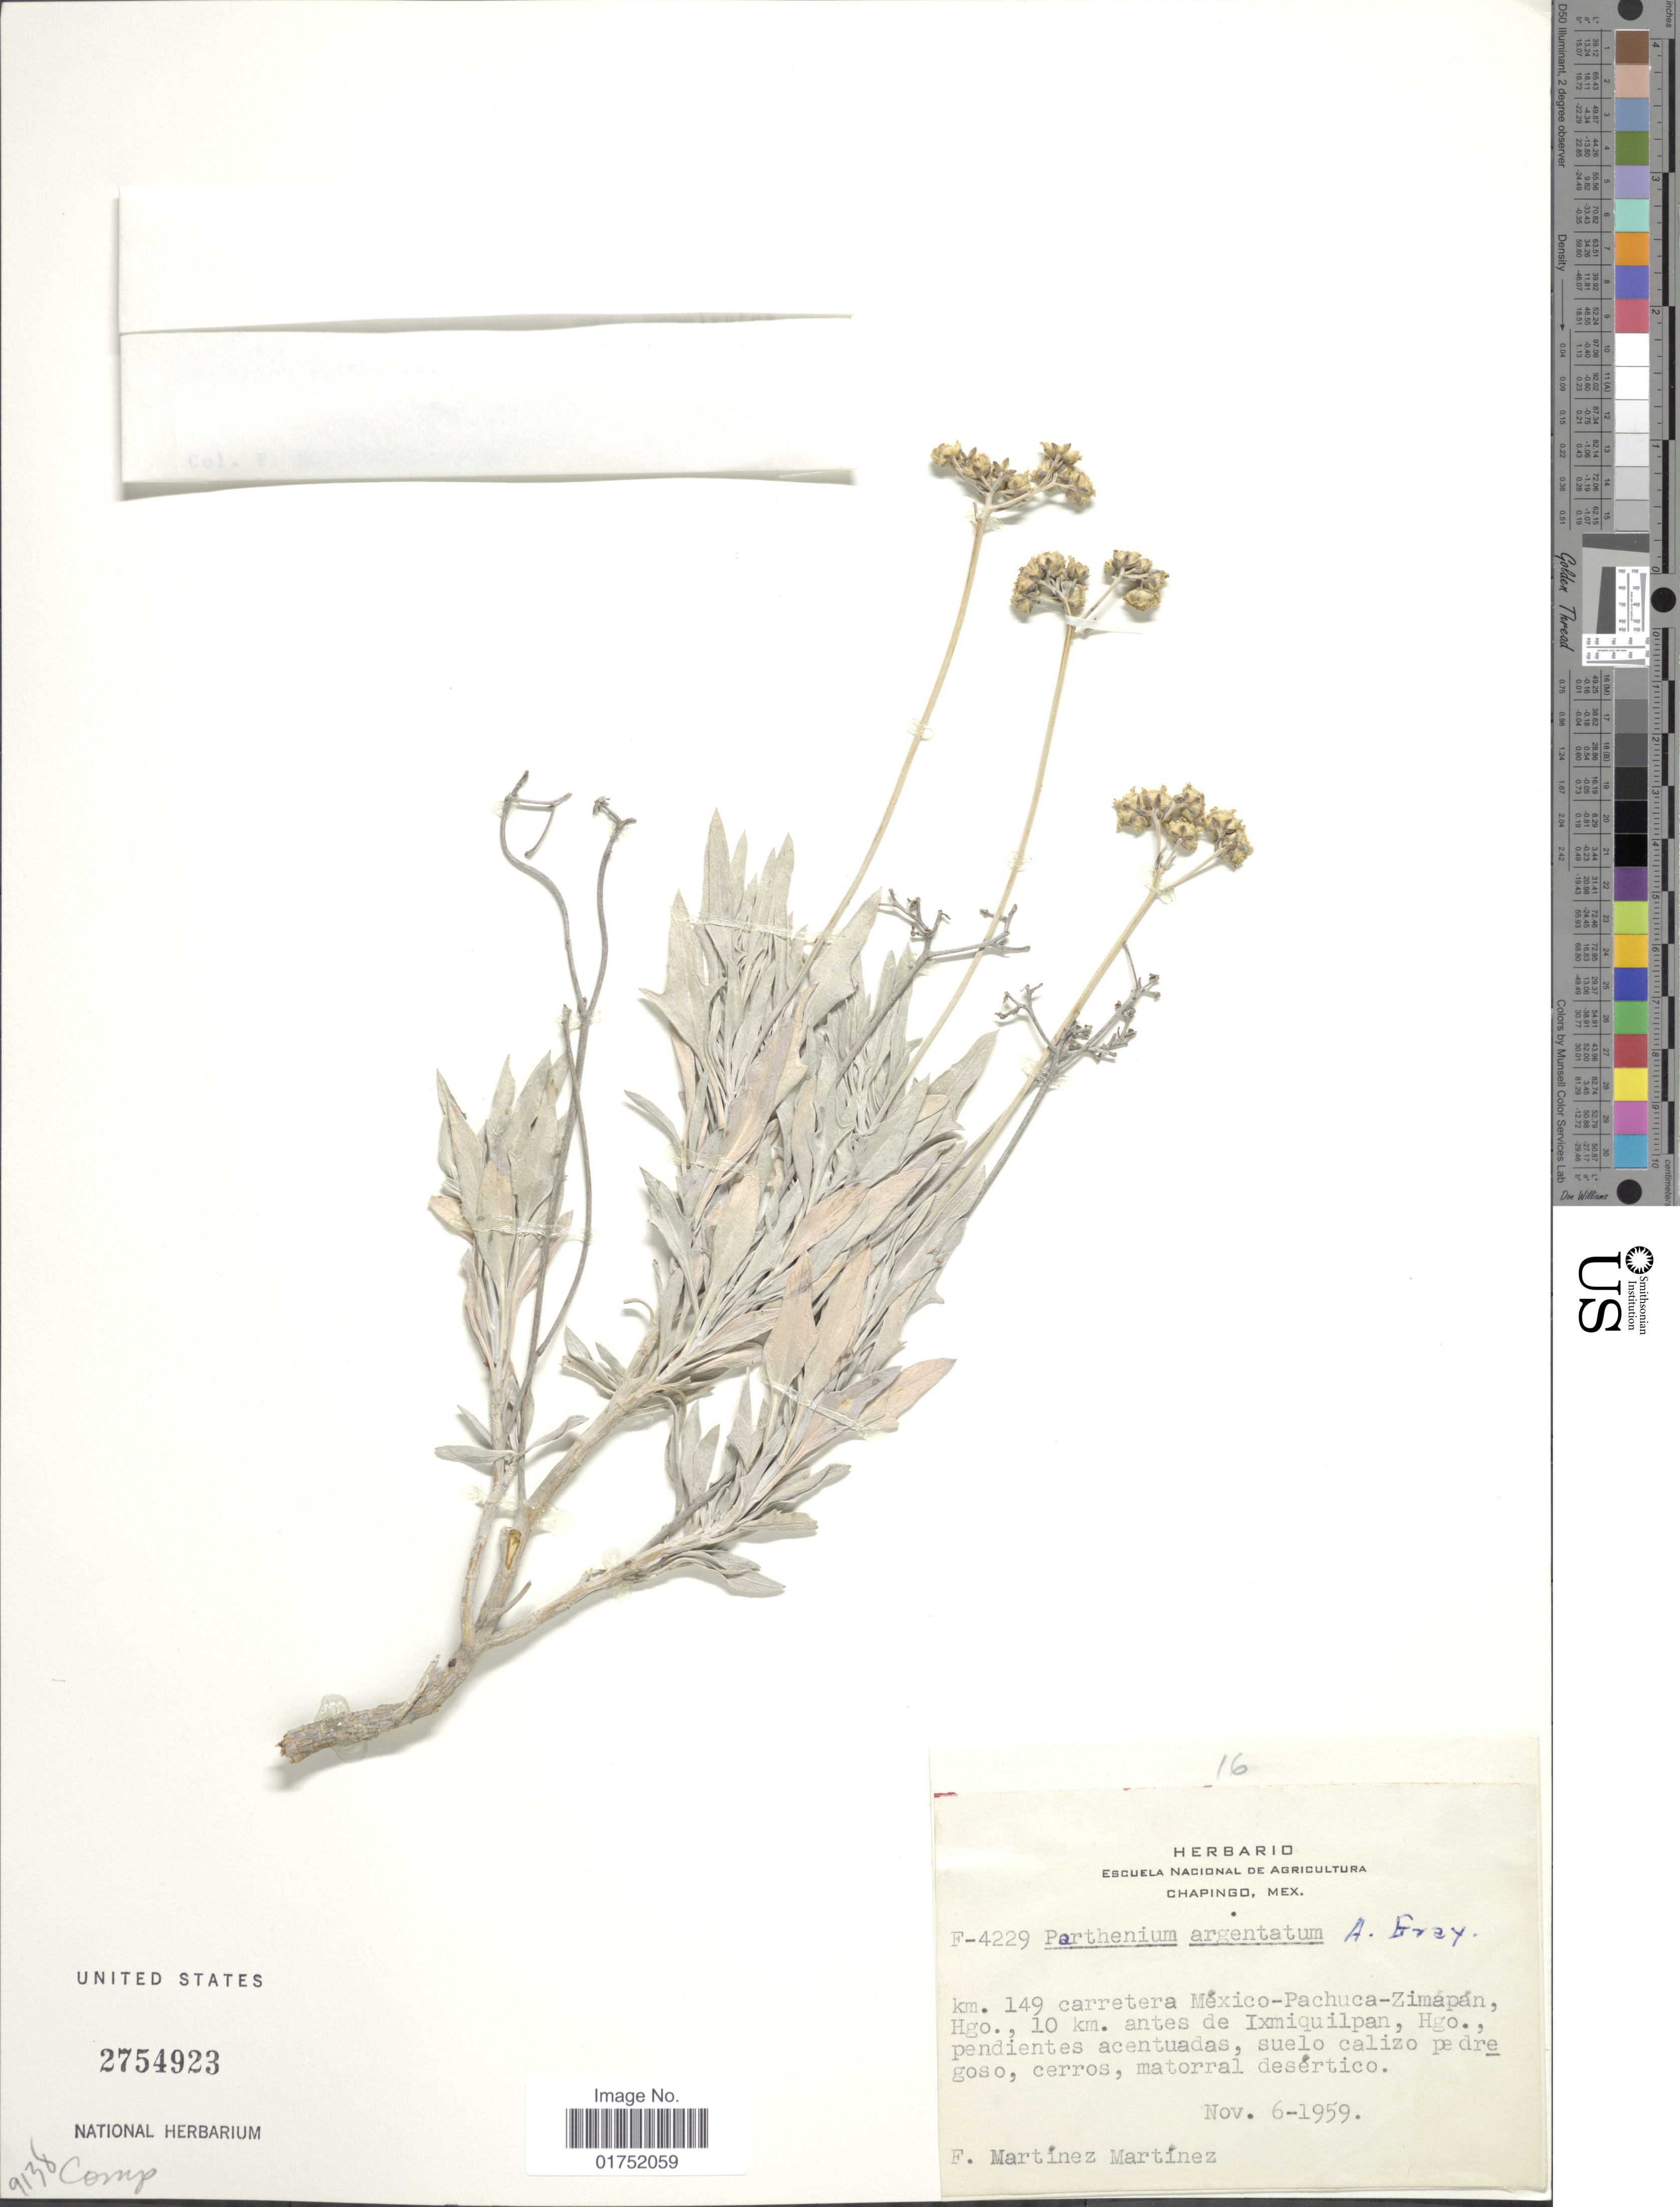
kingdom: Plantae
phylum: Tracheophyta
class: Magnoliopsida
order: Asterales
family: Asteraceae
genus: Parthenium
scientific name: Parthenium argentatum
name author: A. Gray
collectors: F. M. Martinez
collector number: F-4229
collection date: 1959-11-06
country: Mexico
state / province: Hidalgo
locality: Km 149 carretera Mexico-Pachuca-Zimapan, Hgo., 10 km antes de Ixmiquilpan, Hgo.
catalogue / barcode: US 2754923